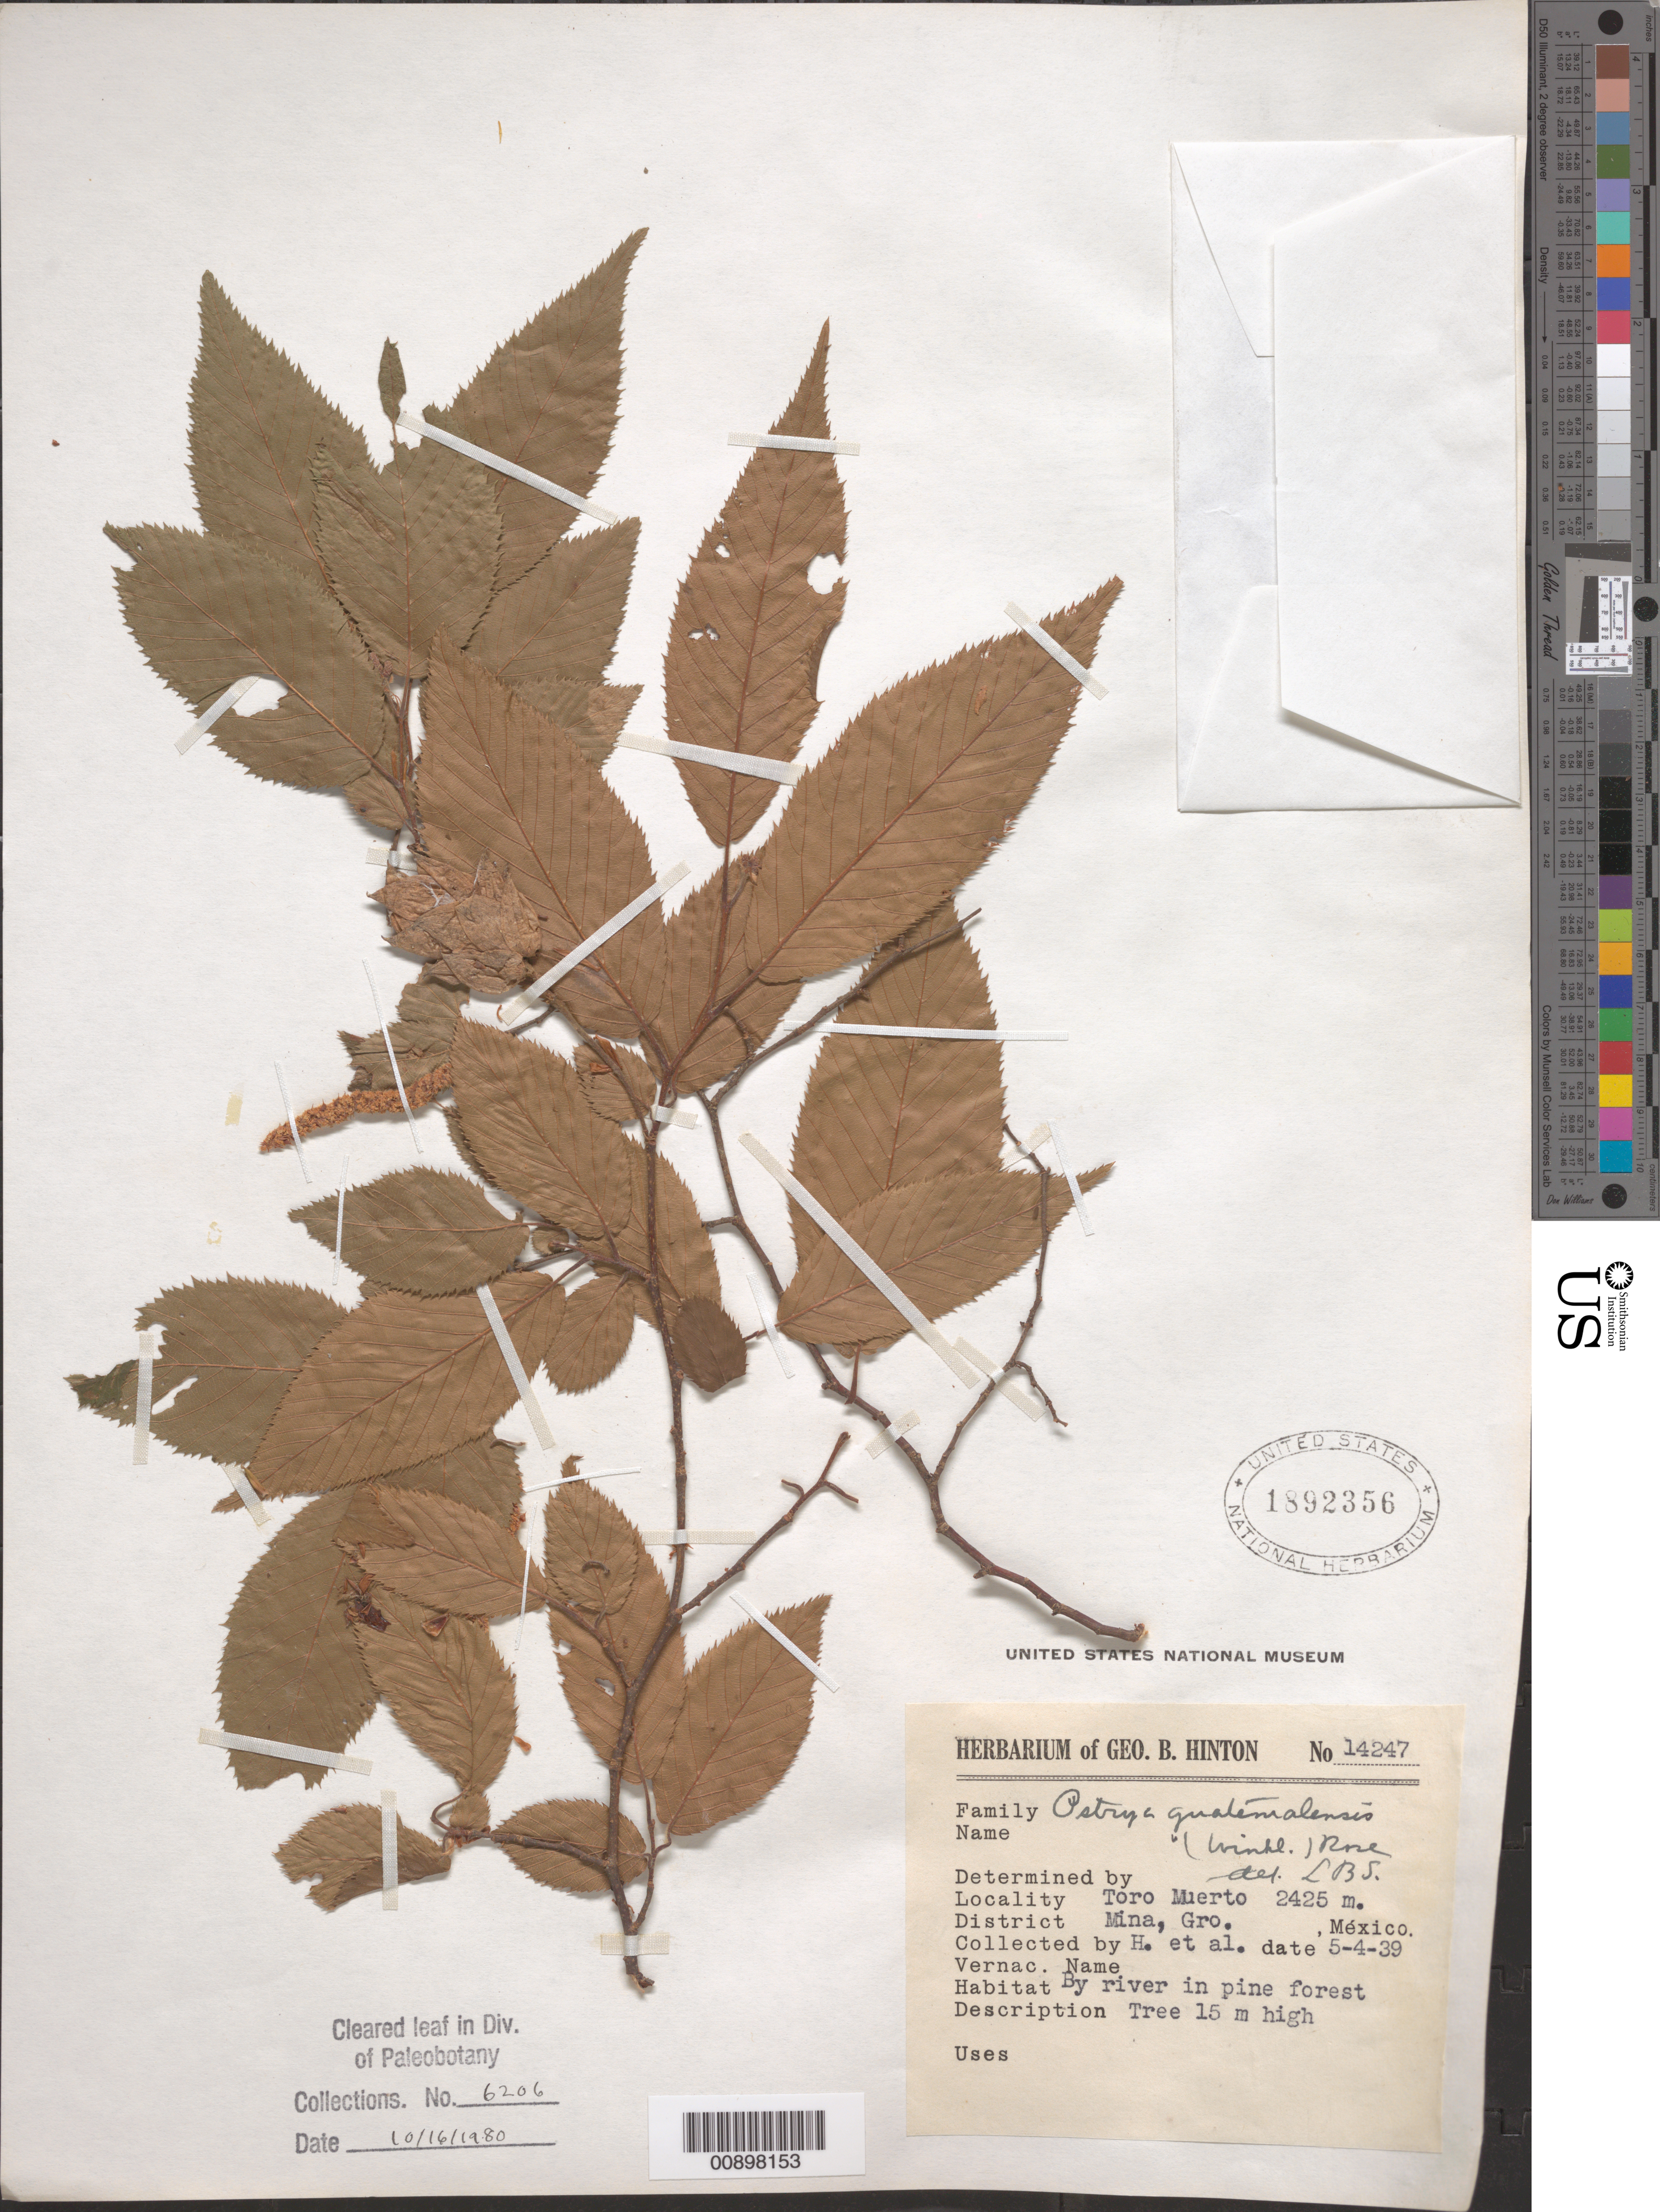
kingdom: Plantae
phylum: Tracheophyta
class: Magnoliopsida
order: Fagales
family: Betulaceae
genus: Ostrya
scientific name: Ostrya guatemalensis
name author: (H.J.P. Winkl.) Rose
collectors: G. B. Hinton & et al.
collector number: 14247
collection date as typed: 04 May 1939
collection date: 1939-05-04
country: Mexico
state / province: Guerrero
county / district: Mina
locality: Toro Muerto, District Mina, Guerrero.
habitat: By river in pine forest.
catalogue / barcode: US 1892356